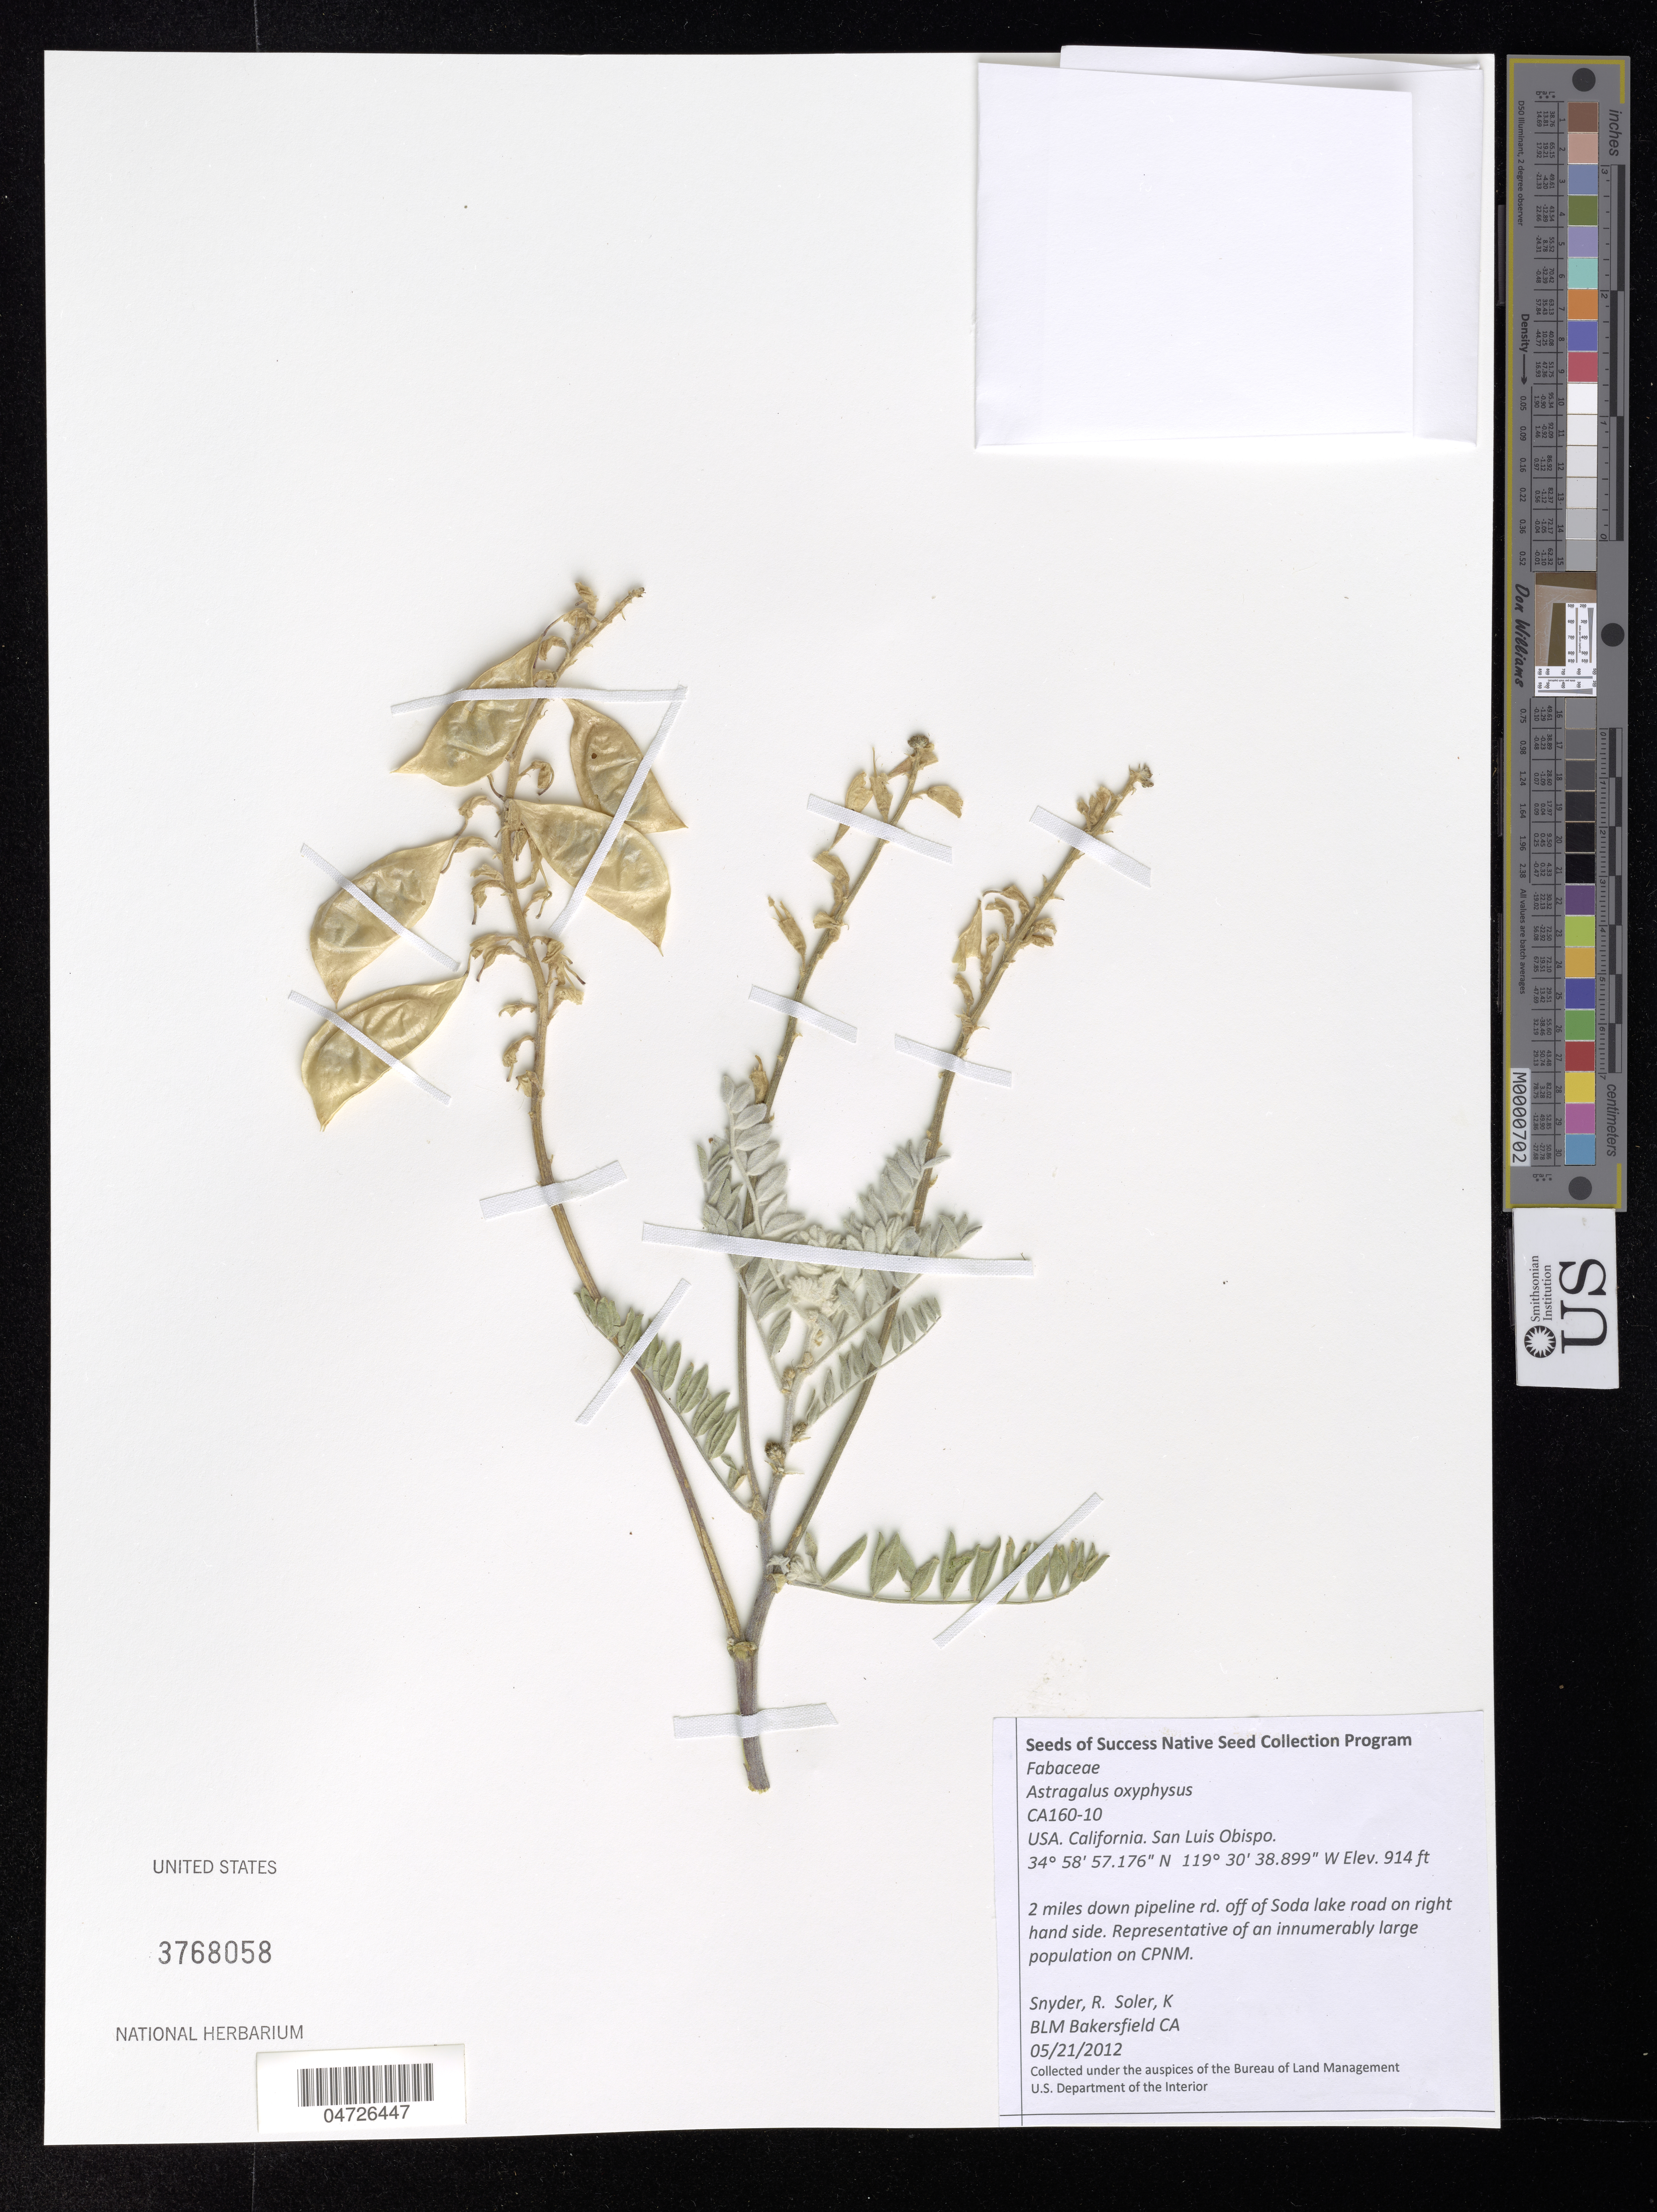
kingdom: Plantae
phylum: Tracheophyta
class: Magnoliopsida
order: Fabales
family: Fabaceae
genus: Astragalus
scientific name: Astragalus oxyphysus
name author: A. Gray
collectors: R. Snyder & K. Soler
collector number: CA160-10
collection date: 2012-05-21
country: United States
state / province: California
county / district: San Luis Obispo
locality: San Luis Obispo. 2 miles down pipeline rd. off of Soda lake road on right hand side.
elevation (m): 279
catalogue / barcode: US 3768058